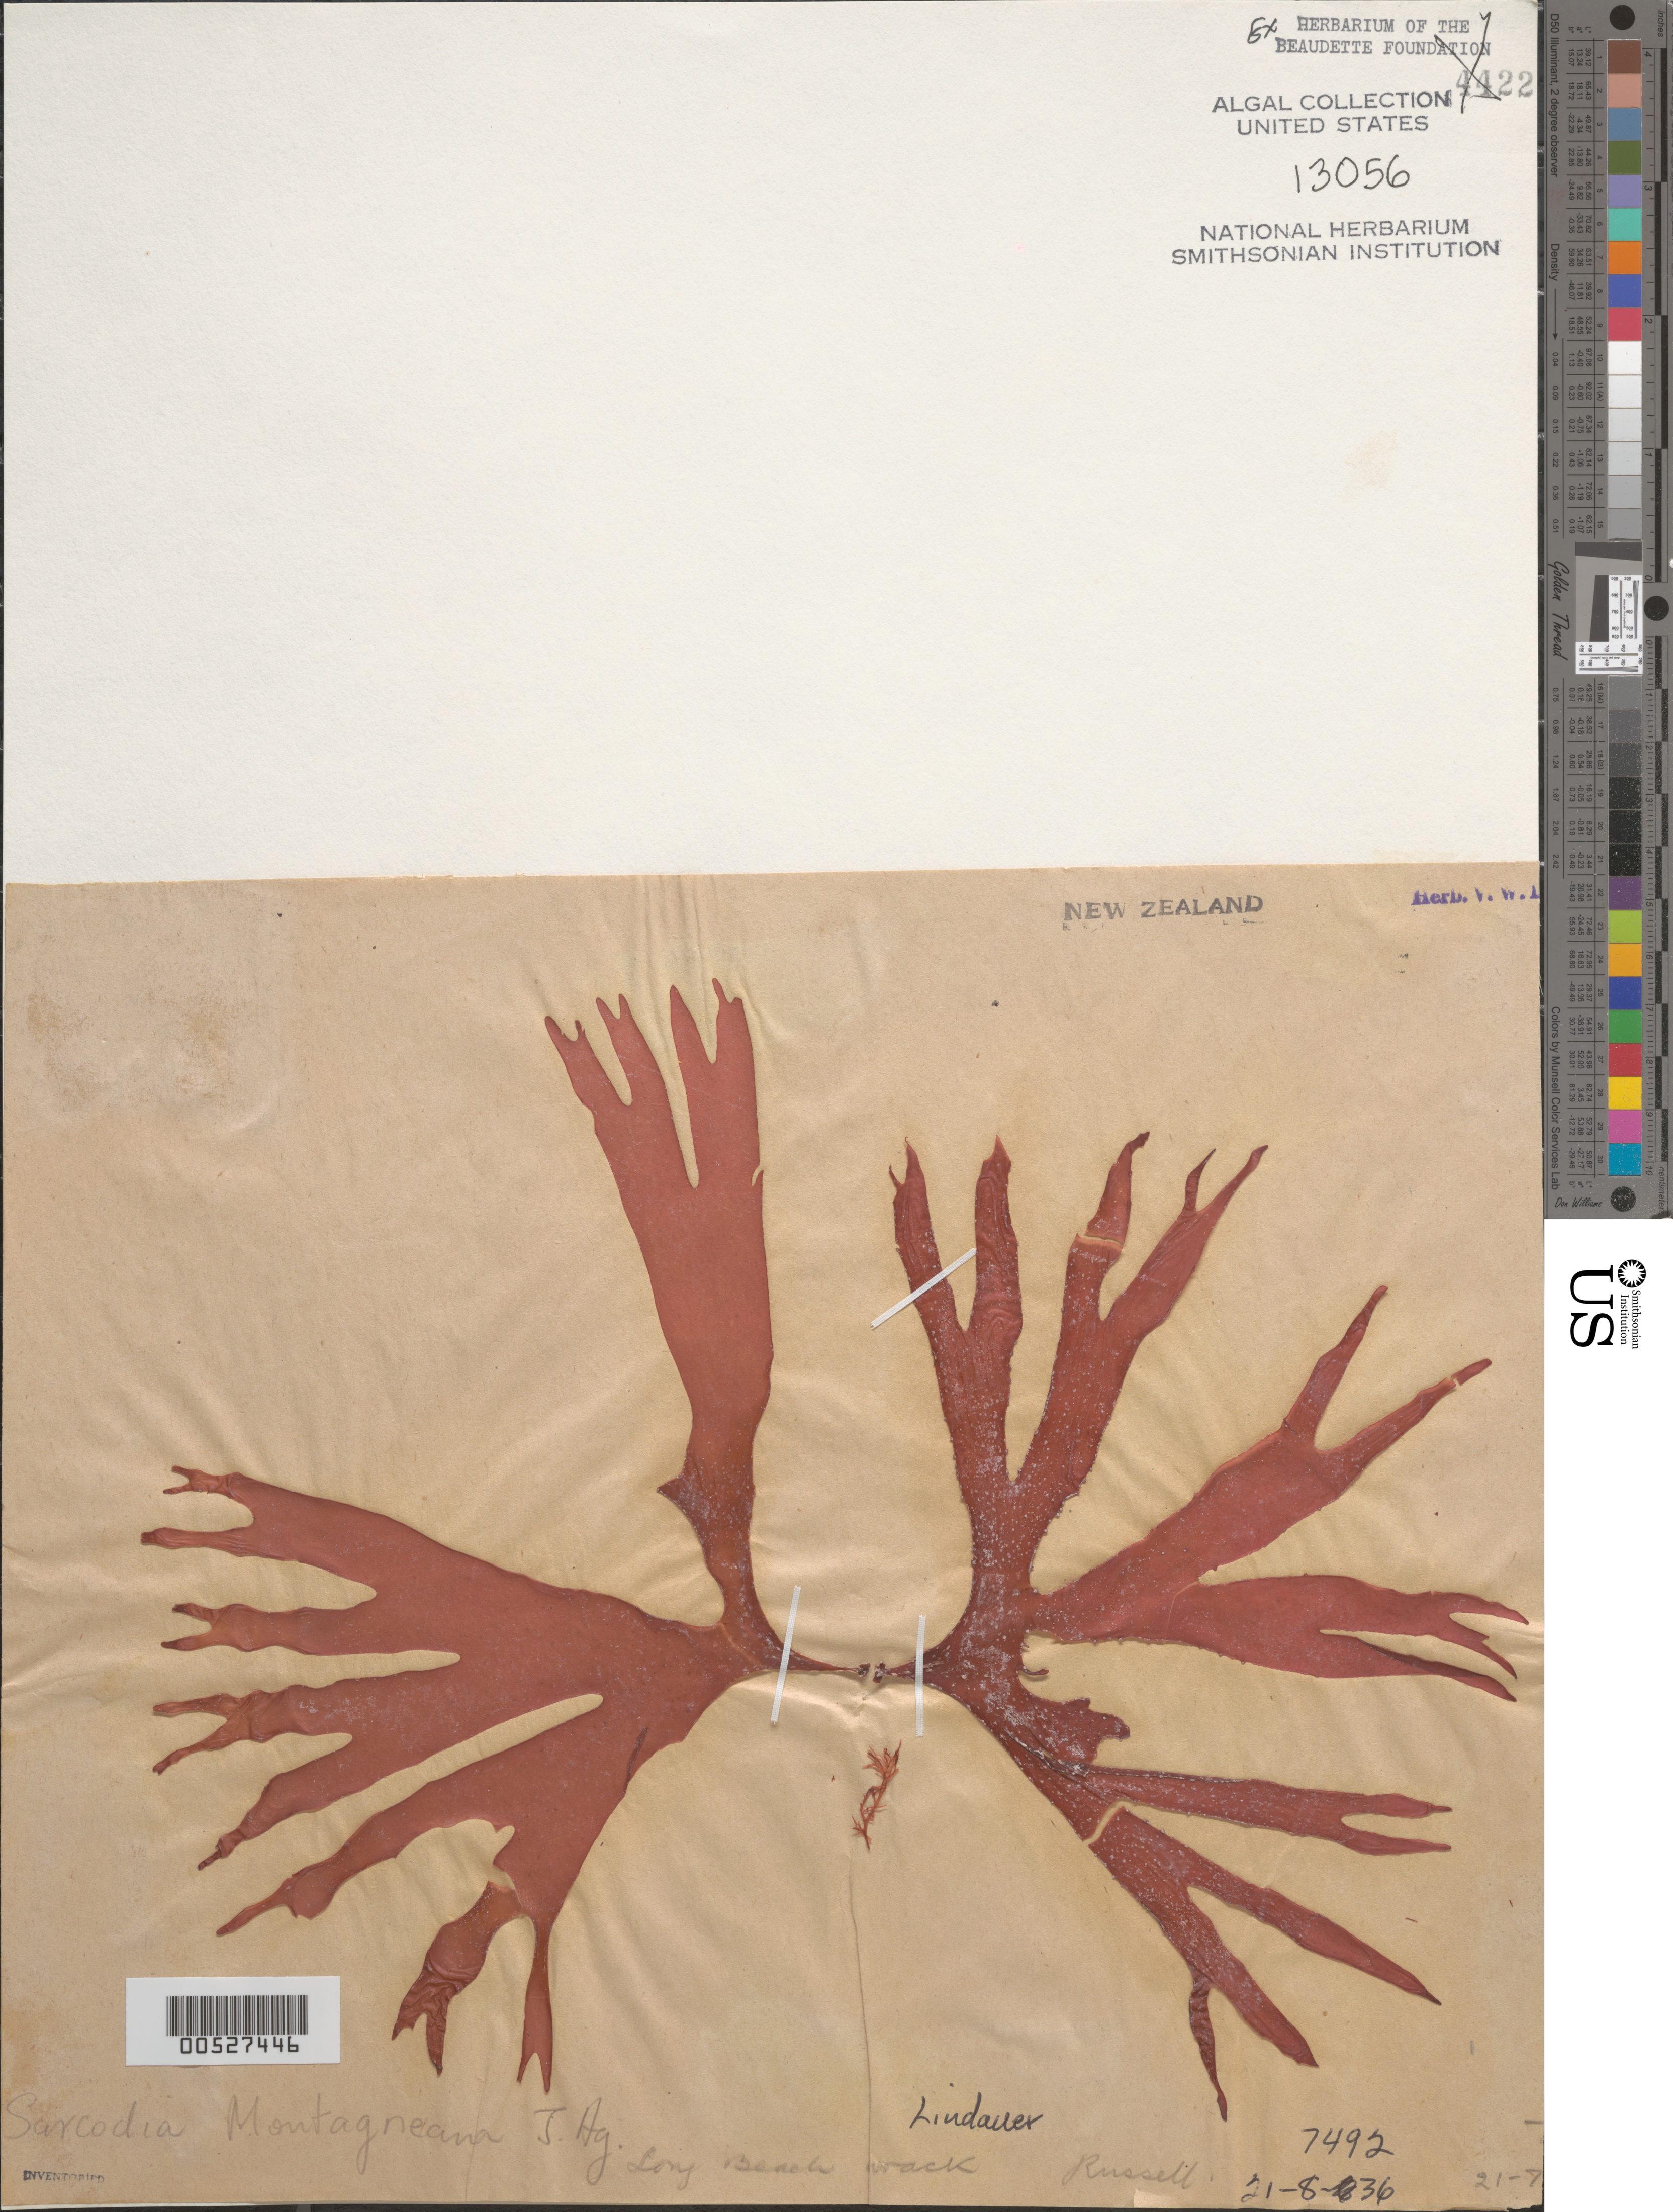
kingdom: Plantae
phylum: Rhodophyta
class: Florideophyceae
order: Gigartinales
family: Sarcodiaceae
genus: Sarcodia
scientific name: Sarcodia montagneana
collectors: V. Lindauer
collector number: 7492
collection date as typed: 21 Aug 1936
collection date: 1936-08-21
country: New Zealand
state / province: Northland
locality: Long beach, russell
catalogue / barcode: US 13056